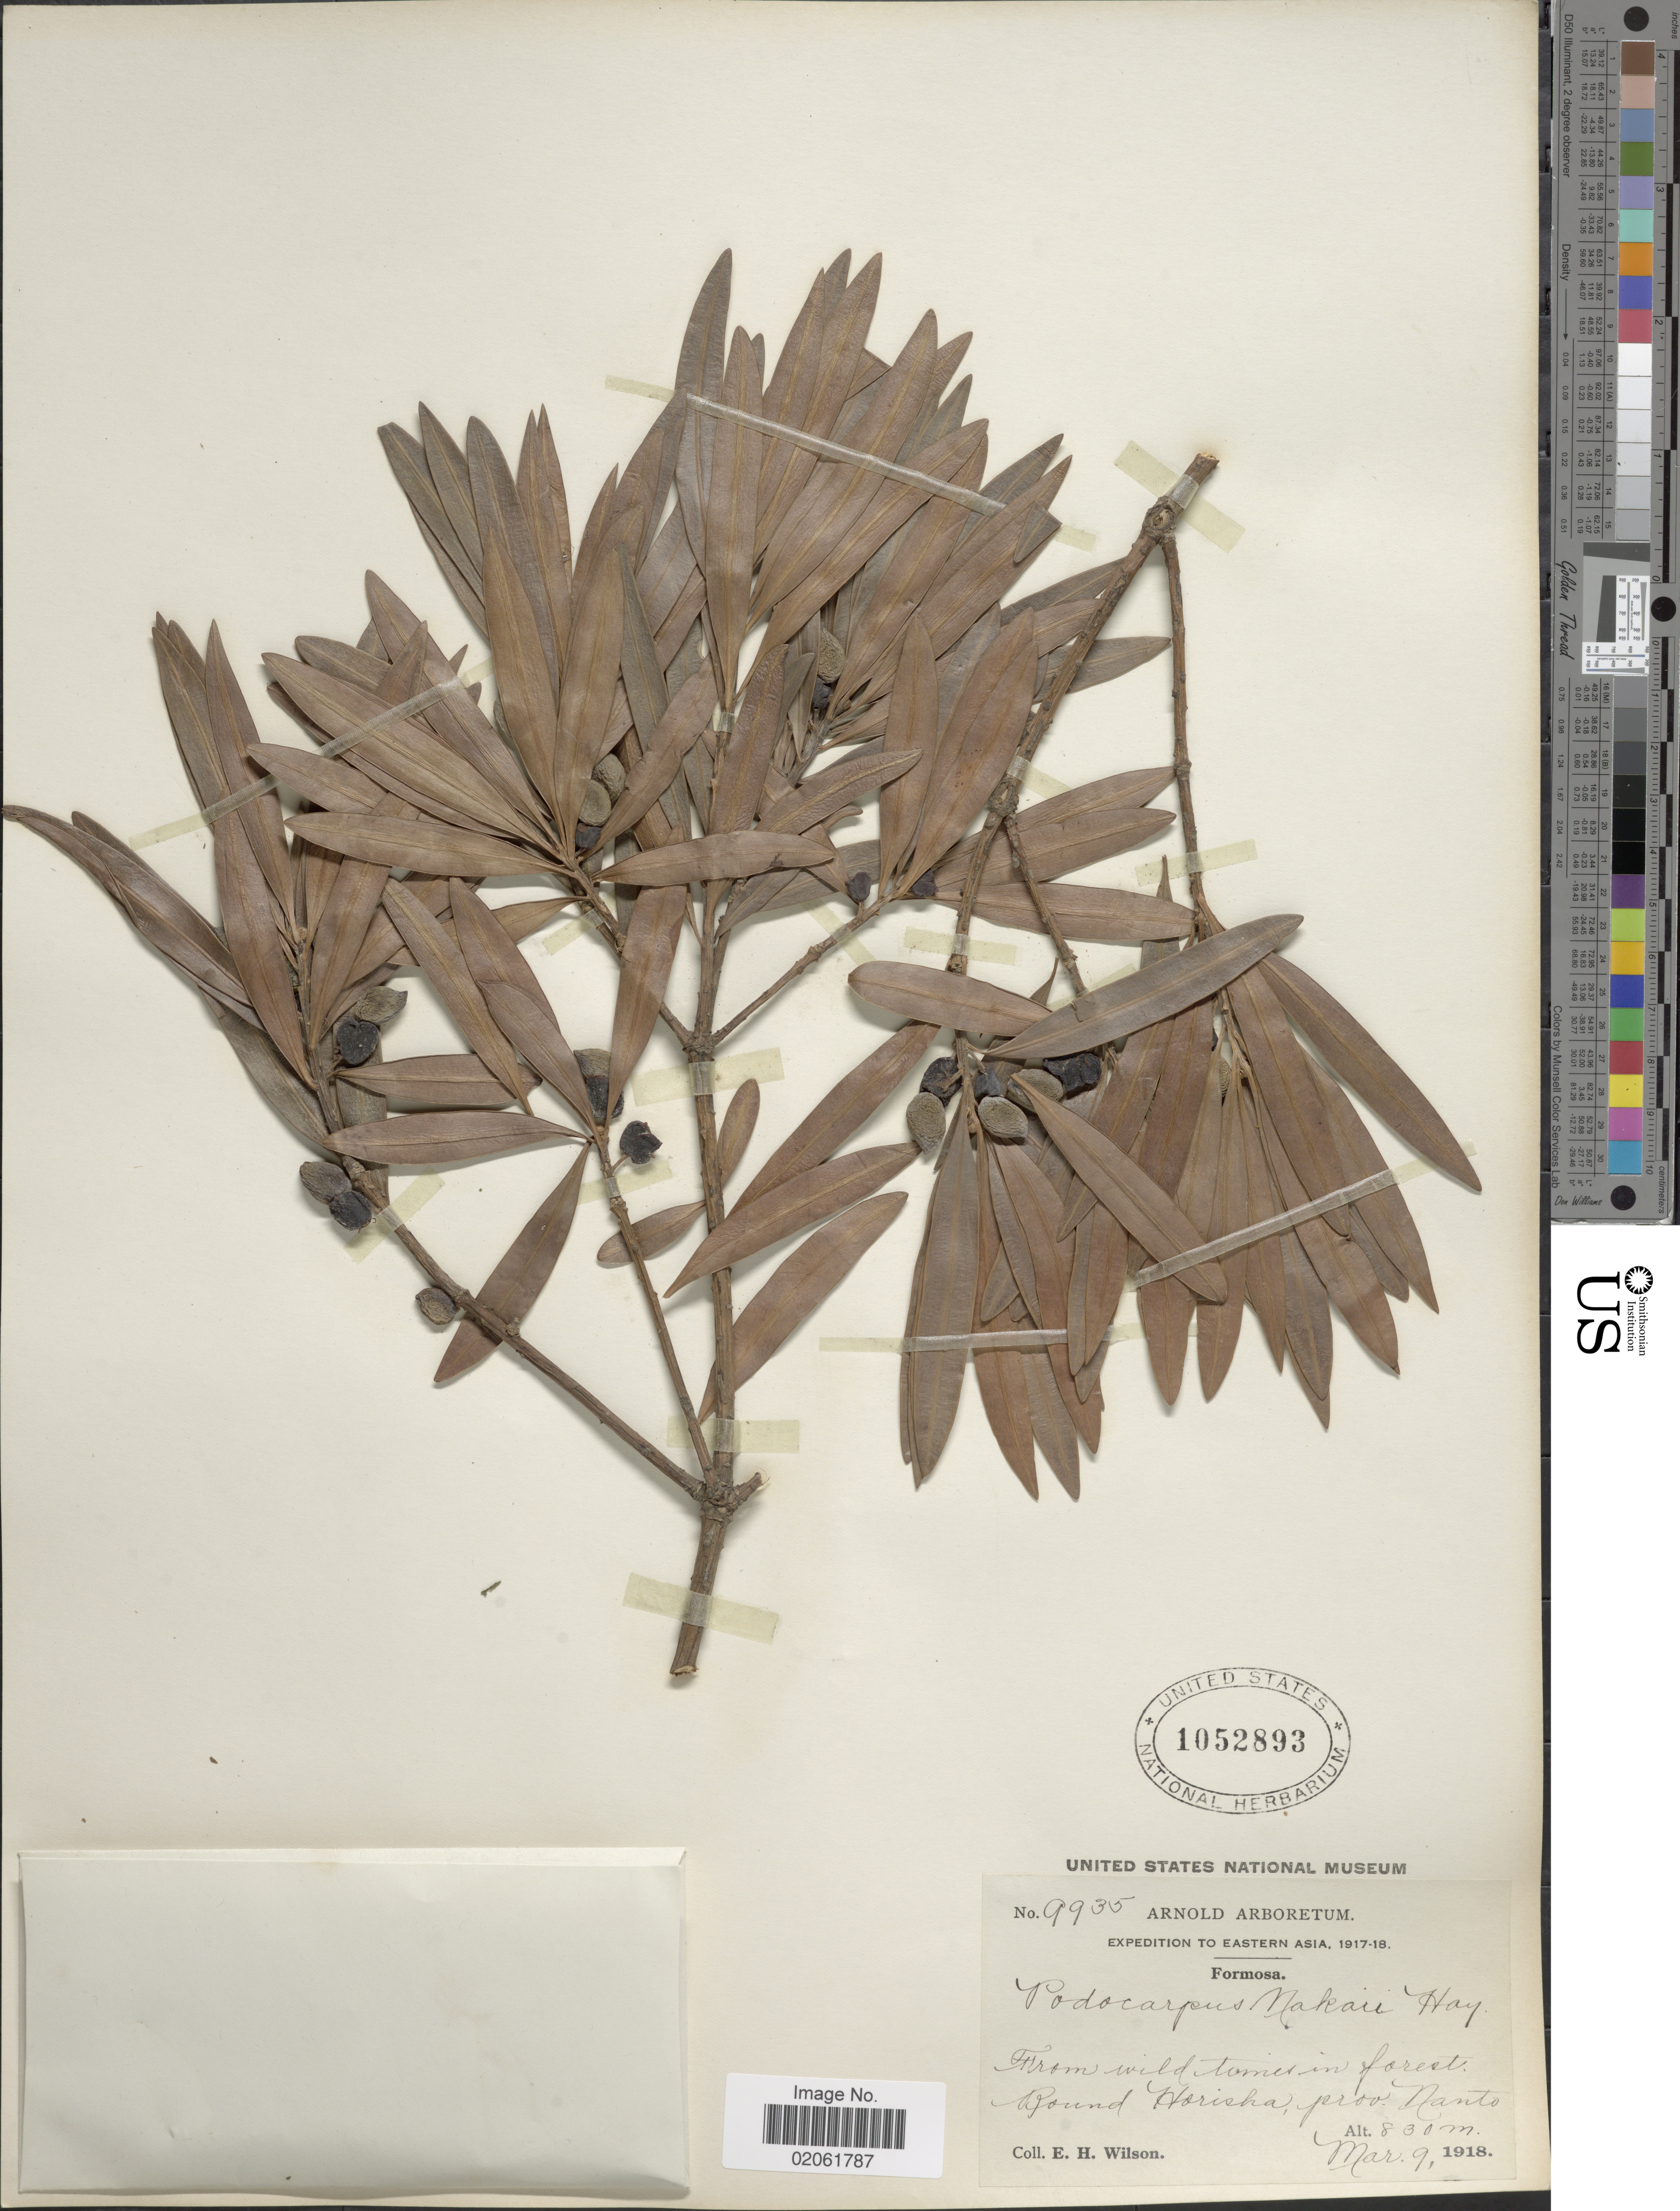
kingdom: Plantae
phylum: Tracheophyta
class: Pinopsida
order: Pinales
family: Podocarpaceae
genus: Podocarpus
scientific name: Podocarpus macrophyllus var. maki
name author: Siebold & Zucc.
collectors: E. Wilson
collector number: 9935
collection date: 1918-03-09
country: Taiwan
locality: Eastern Asia, Formosa, round Horisha, prov. Nanto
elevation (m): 830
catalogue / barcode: US 1052893